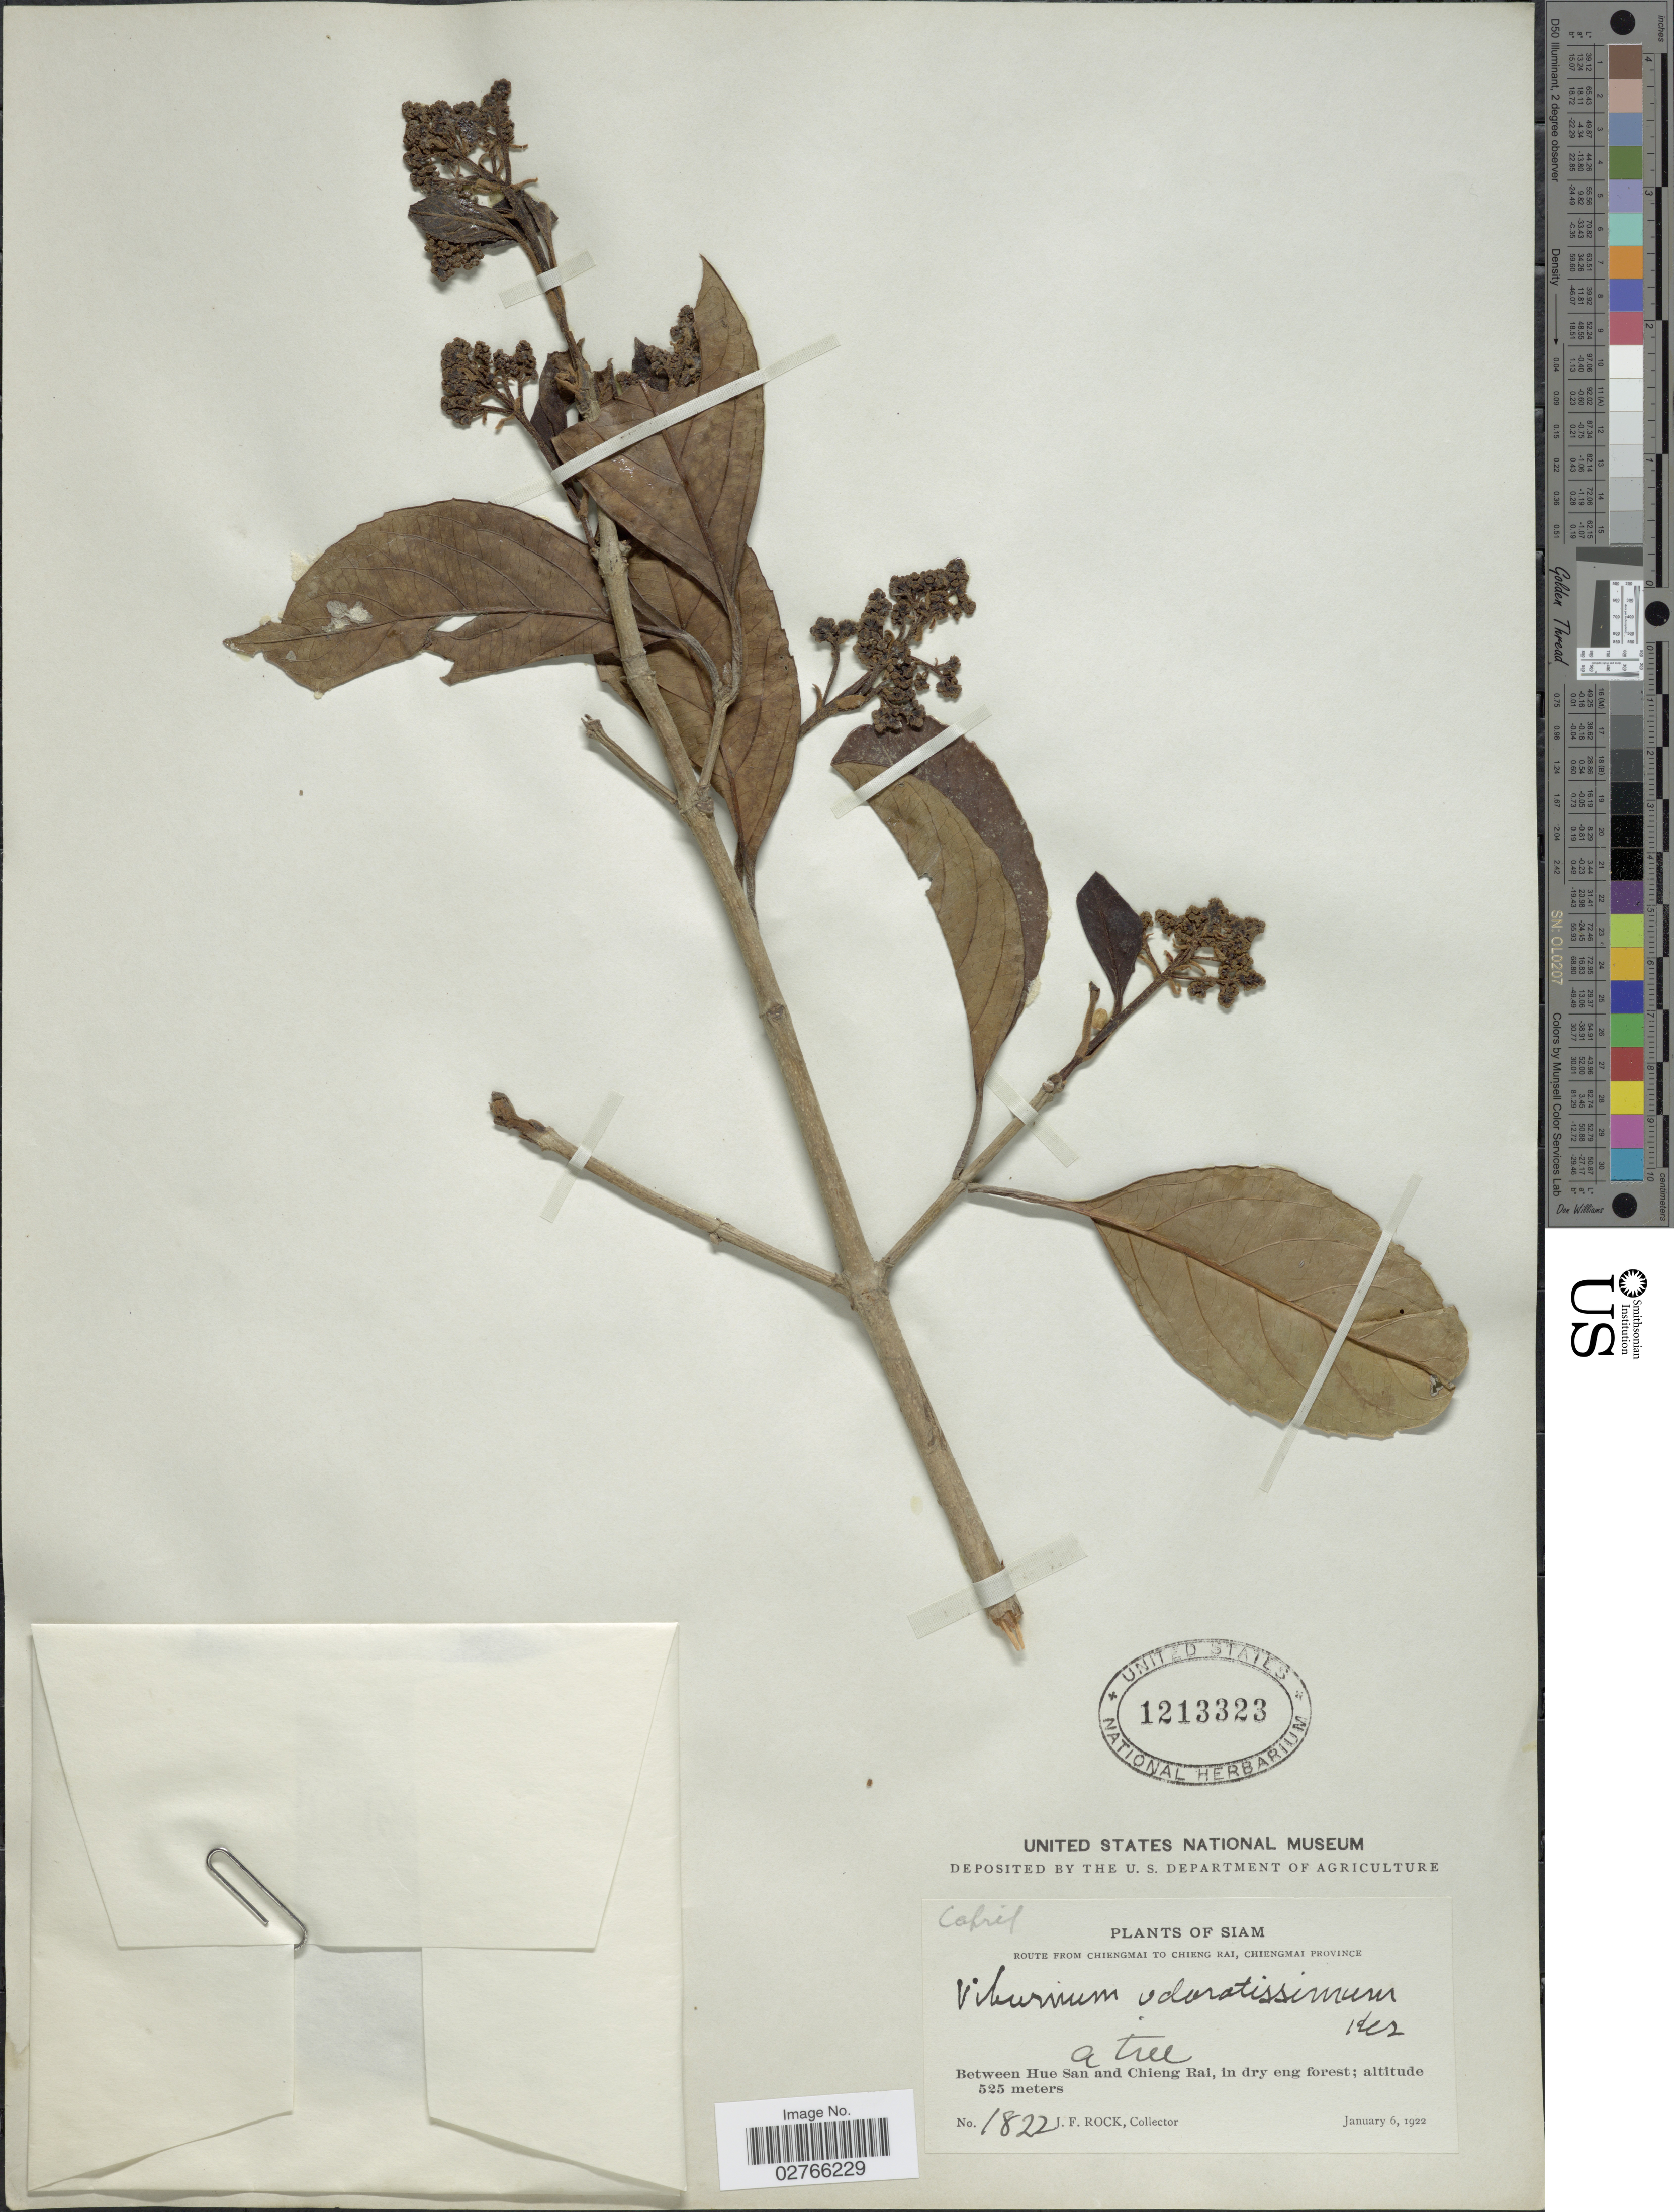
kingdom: Plantae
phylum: Tracheophyta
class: Magnoliopsida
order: Dipsacales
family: Viburnaceae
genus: Viburnum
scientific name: Viburnum odoratissimum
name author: Ker Gawl.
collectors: J. Rock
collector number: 1822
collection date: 1922-01-06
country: Thailand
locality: Siam, Route from Chiengmai to Chieng Rai, Chiengmai Province, Between Hue San and Chieng Rai, in dry eng forest.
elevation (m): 525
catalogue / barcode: US 1213323